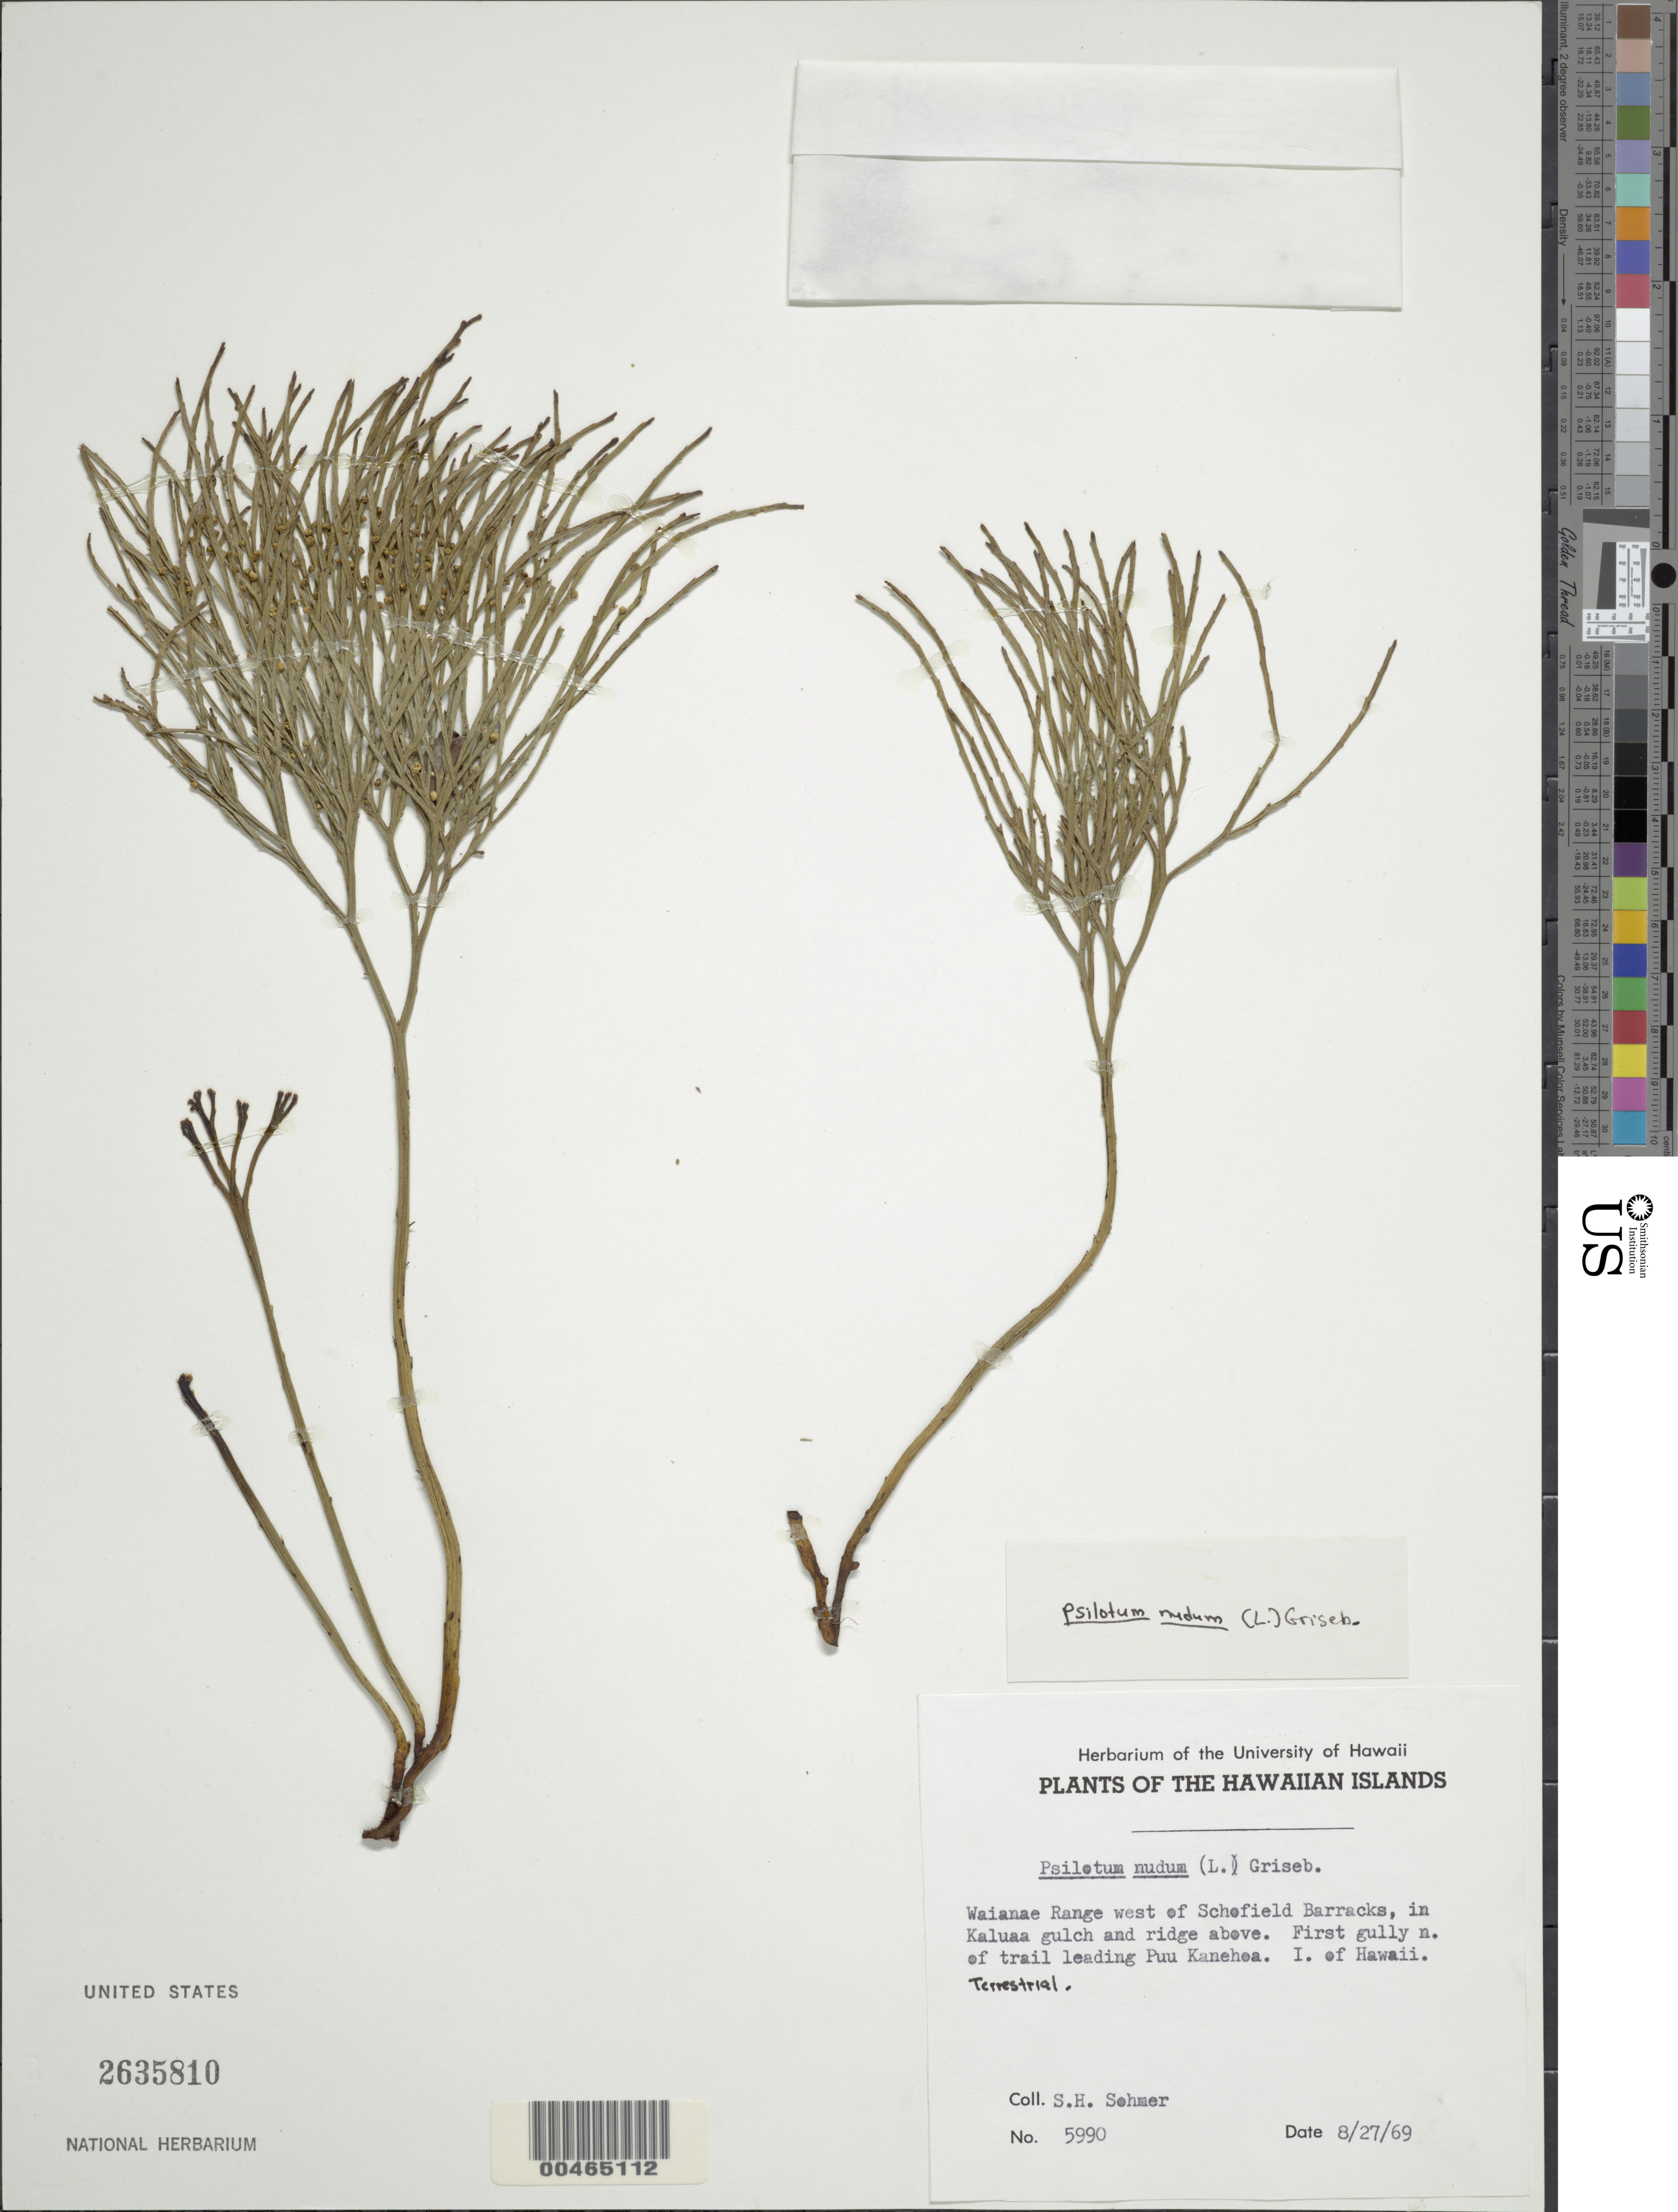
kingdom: Plantae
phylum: Tracheophyta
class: Polypodiopsida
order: Psilotales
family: Psilotaceae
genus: Psilotum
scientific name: Psilotum nudum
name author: (L.) P. Beauv.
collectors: S. H. Sohmer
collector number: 5990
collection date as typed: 27 Aug 1969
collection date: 1969-08-27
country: United States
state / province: Hawaii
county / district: Honolulu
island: Oahu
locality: Waianae Range W of Schofield Barracks, in Kaluaa gulch and ridge above, first gully N of trail leading Puu Kanehoa.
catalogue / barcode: US 2635810